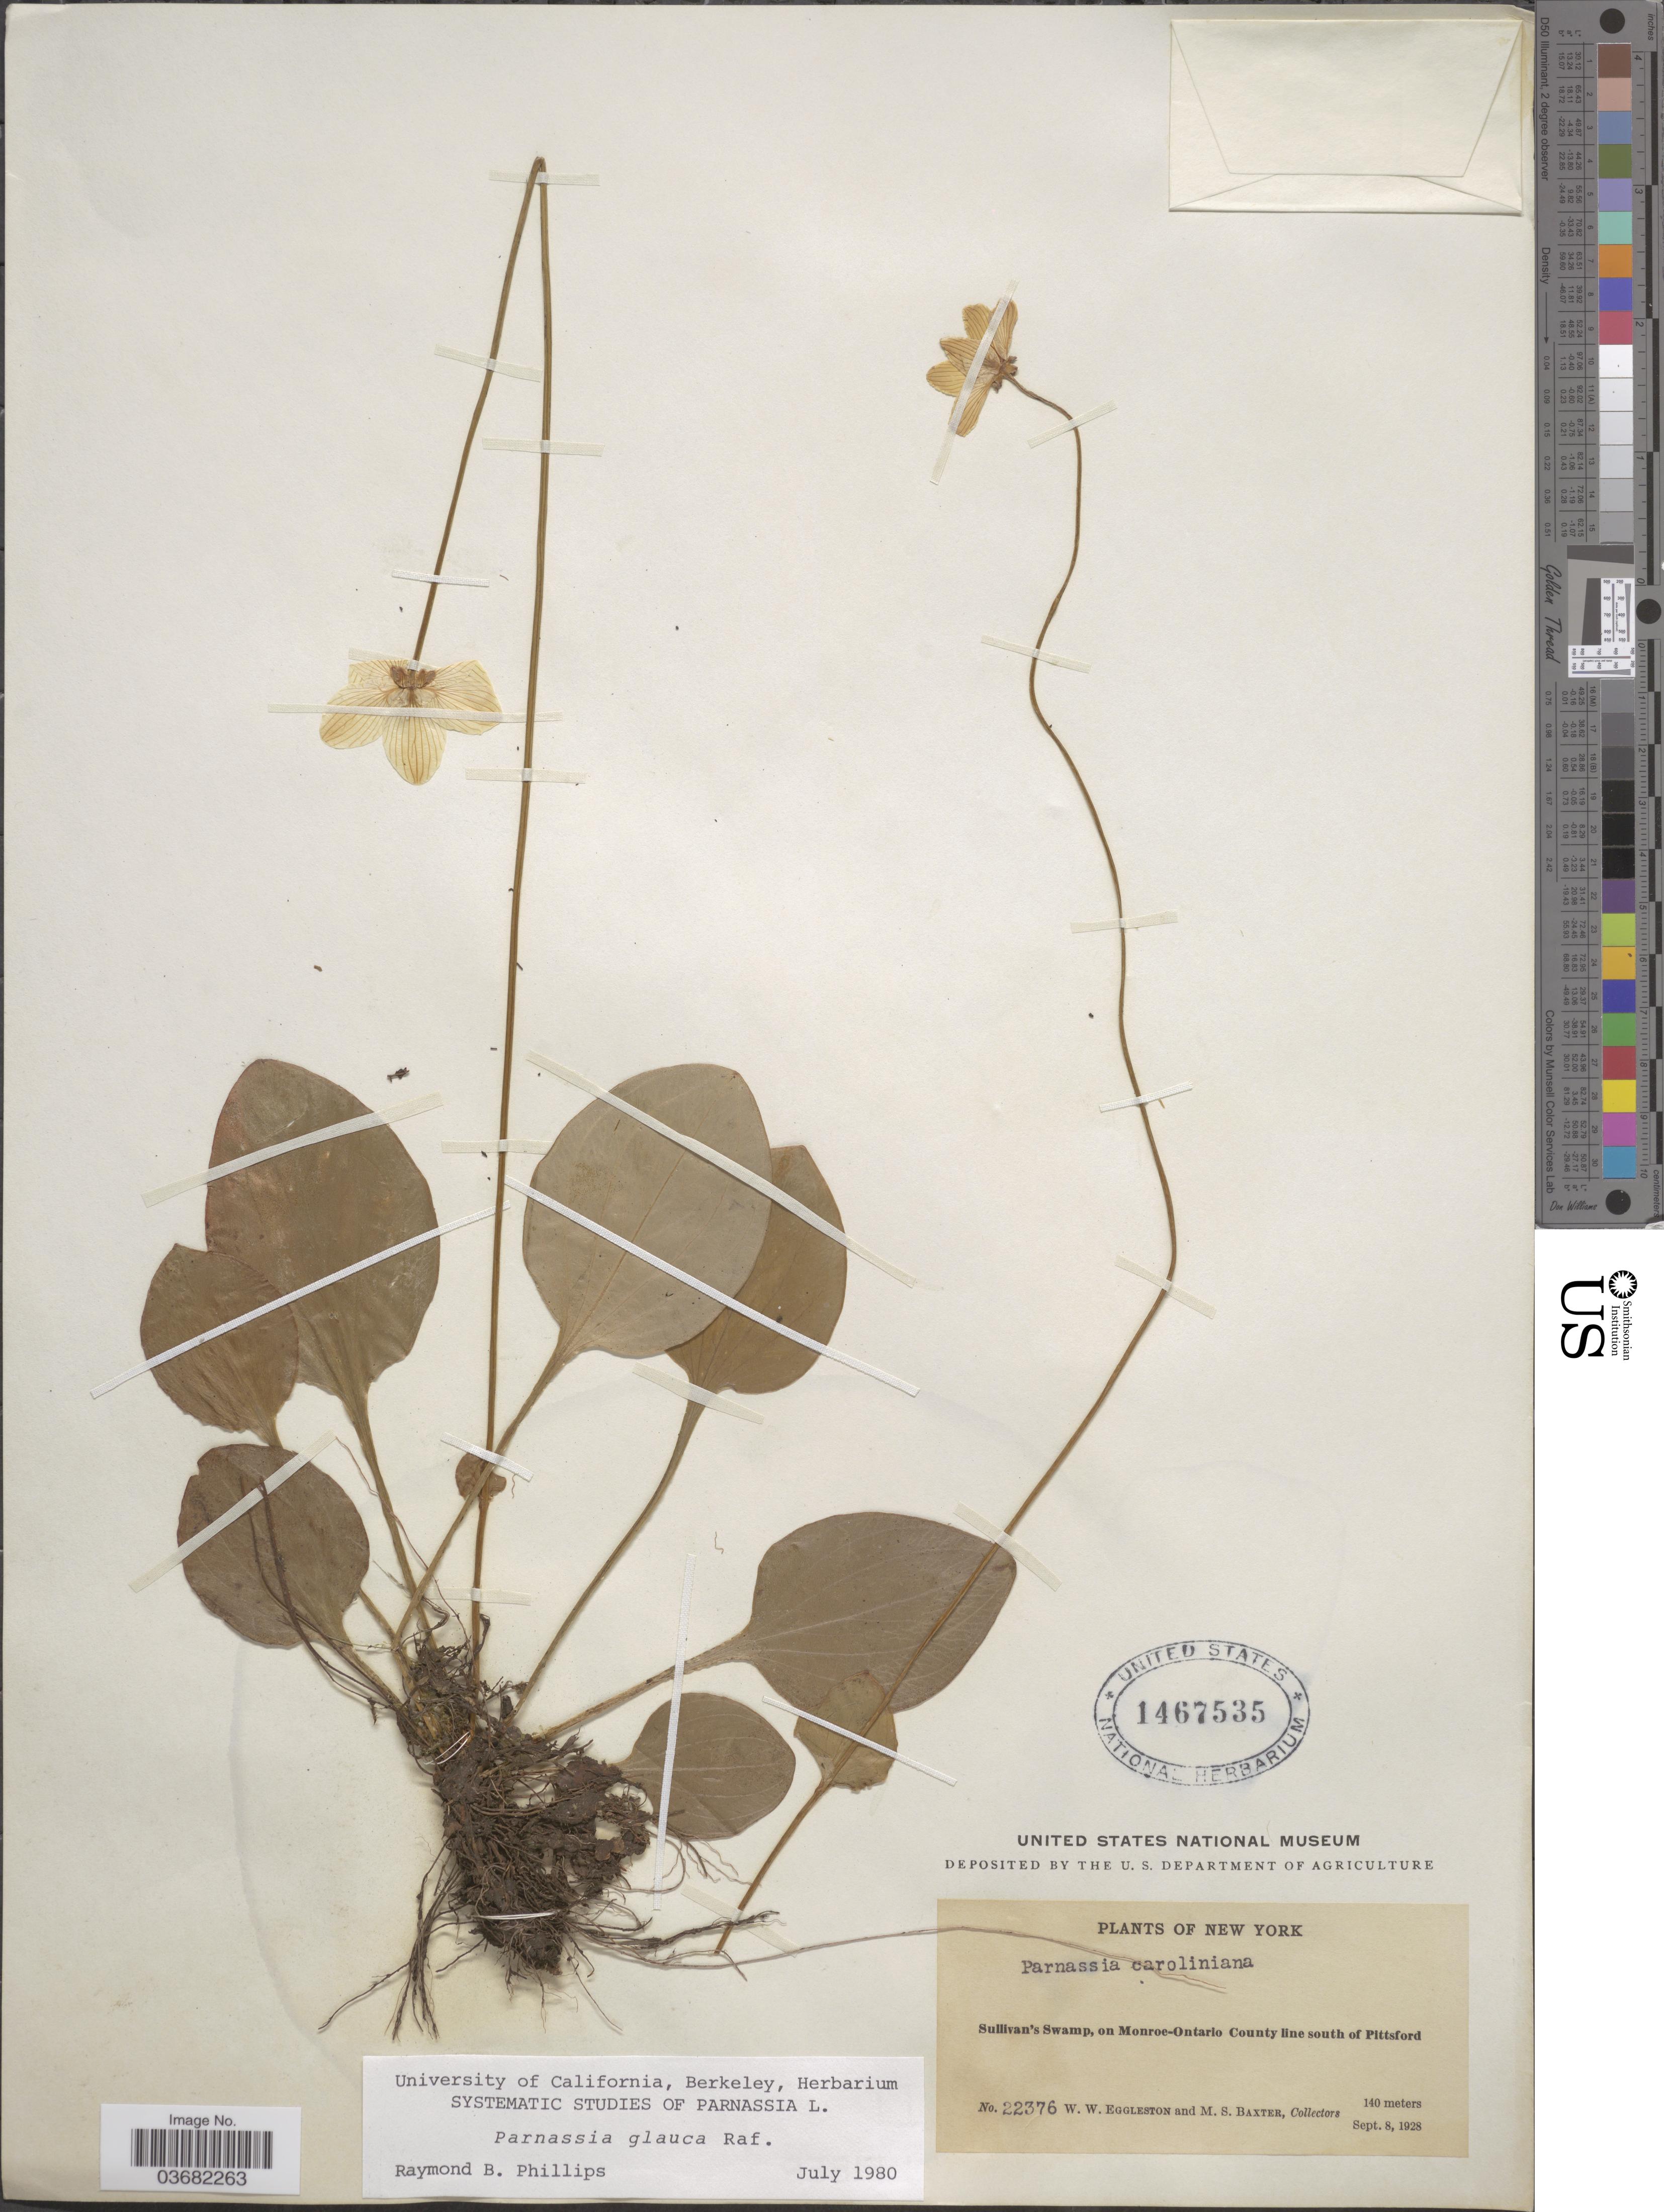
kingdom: Plantae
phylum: Tracheophyta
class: Magnoliopsida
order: Celastrales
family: Parnassiaceae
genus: Parnassia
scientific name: Parnassia glauca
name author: Raf.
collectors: W. W. Eggleston & M. Baxter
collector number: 22376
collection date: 1928-09-08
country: United States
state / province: New York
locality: Sullivan's Swamp, on Monroe-Ontario County line south of Pittsford.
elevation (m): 140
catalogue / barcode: US 1467535